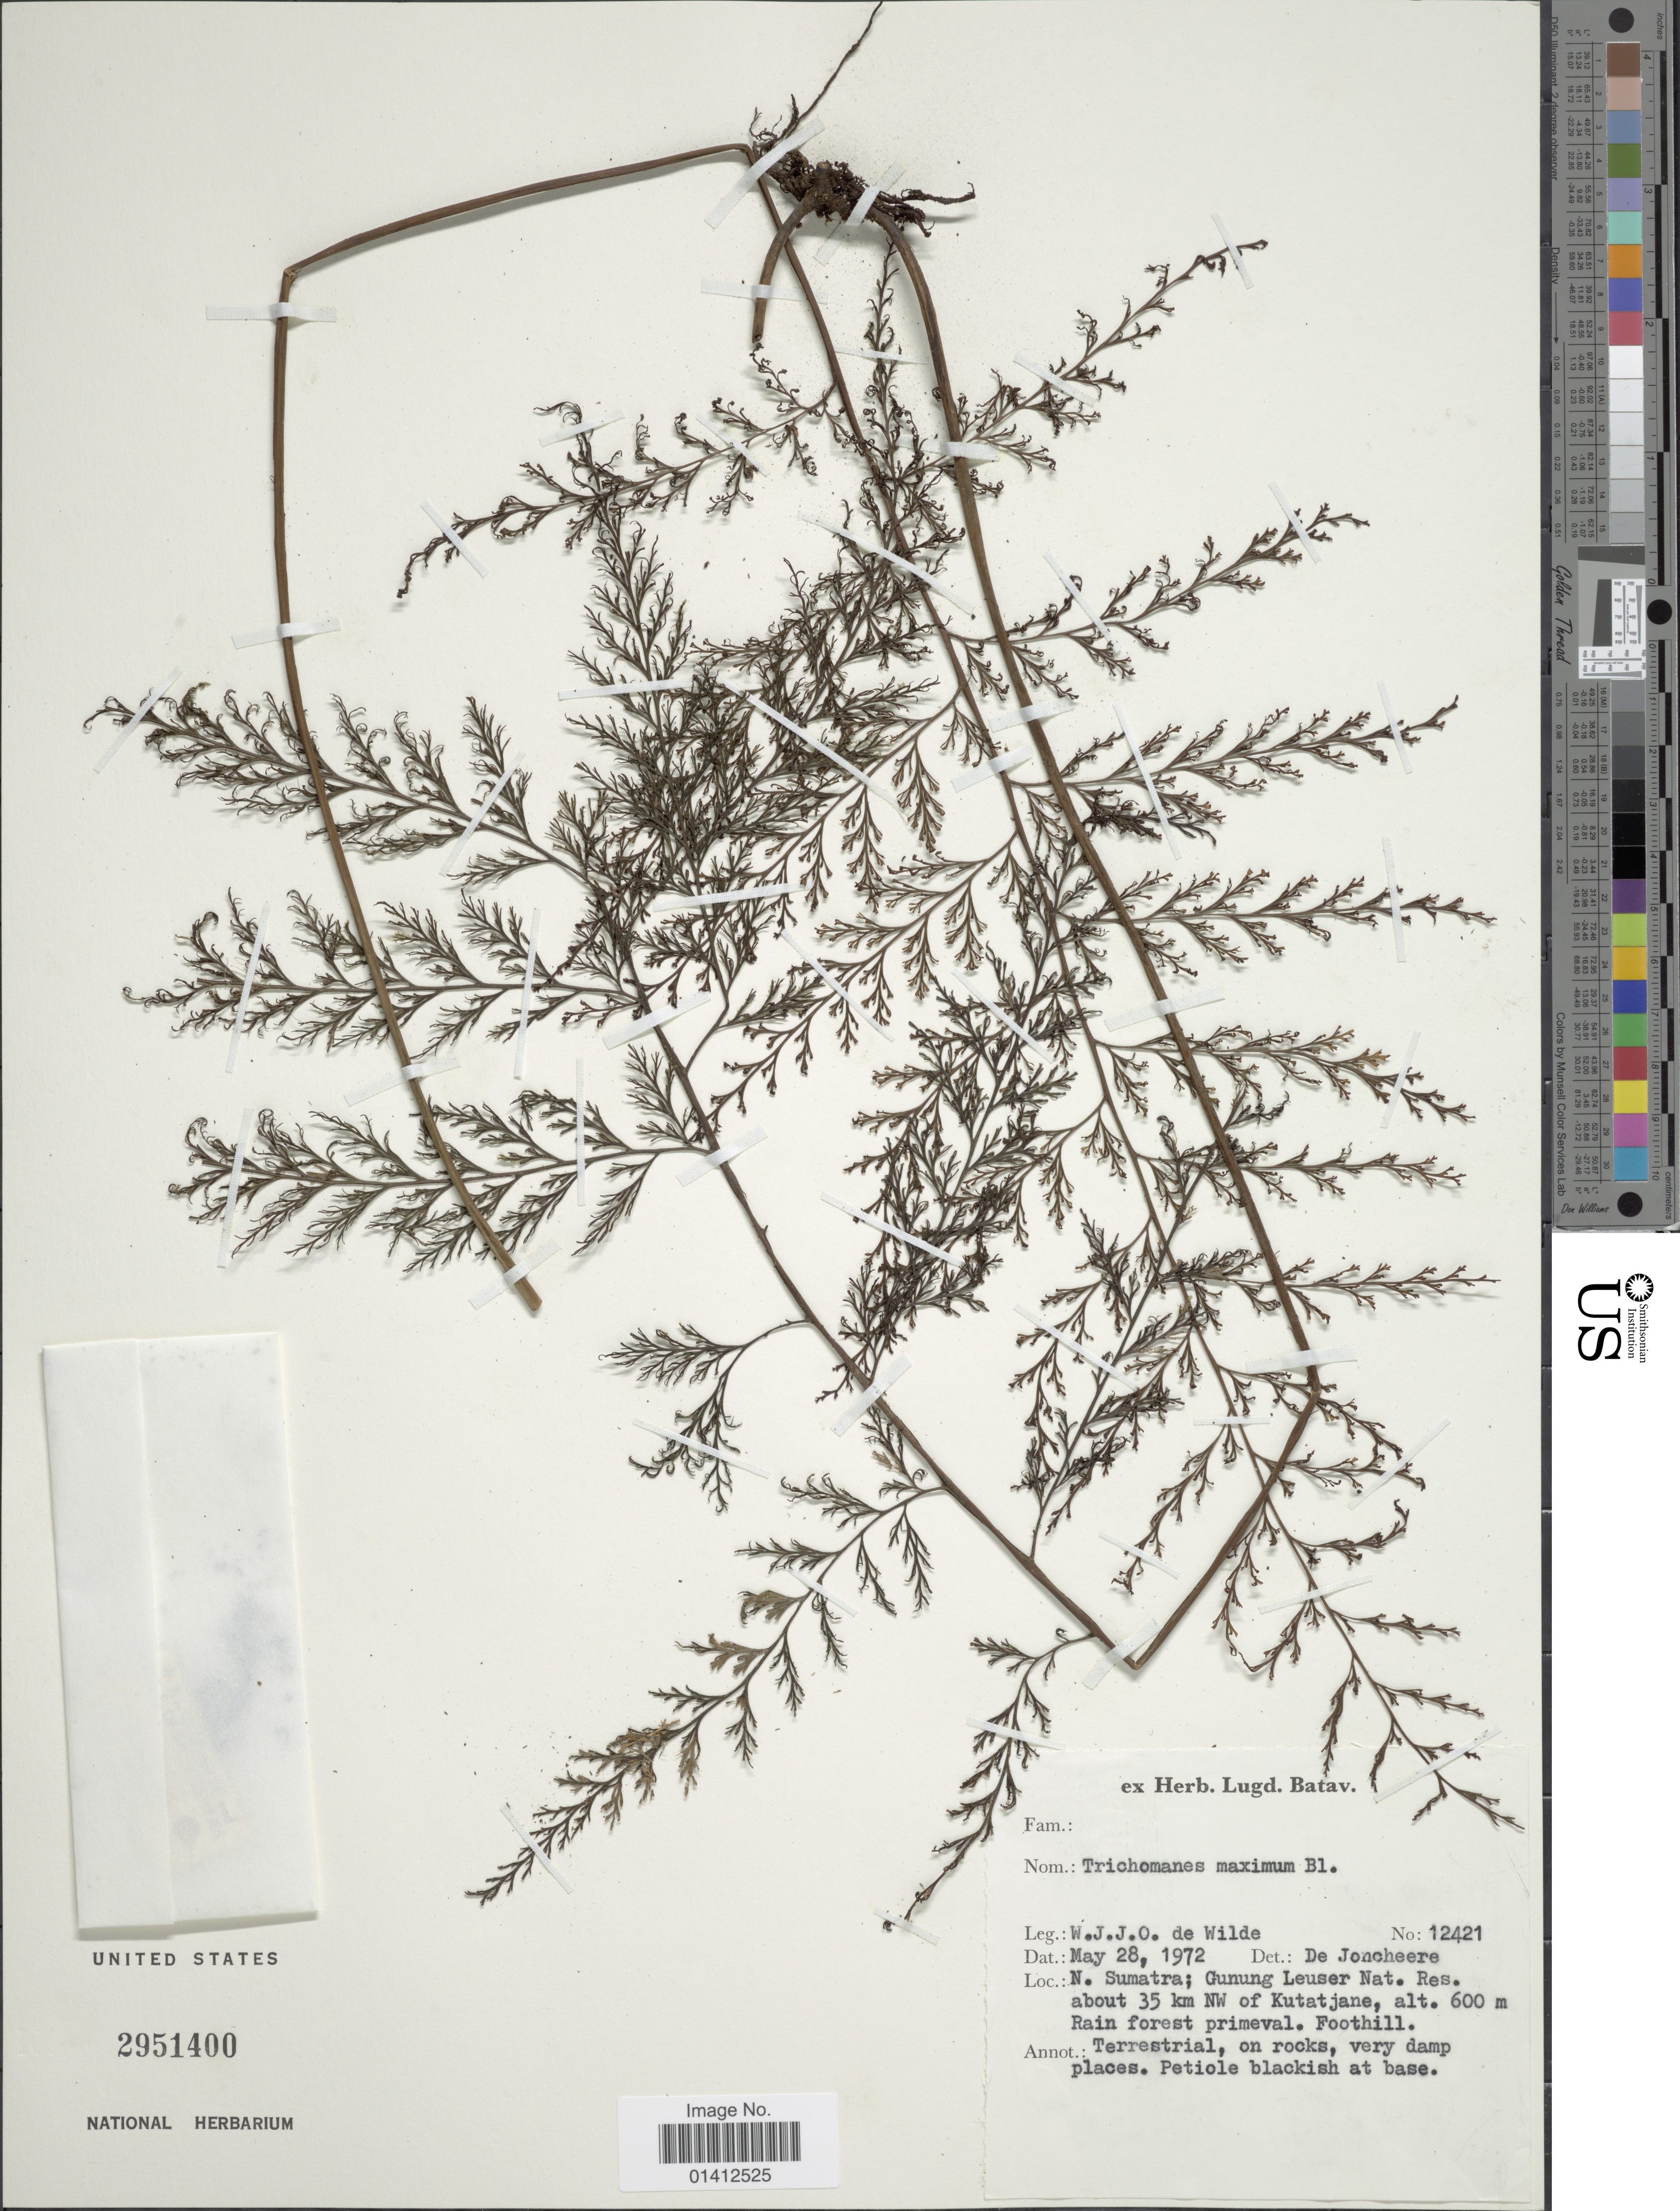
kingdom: Plantae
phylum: Tracheophyta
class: Polypodiopsida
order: Hymenophyllales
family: Hymenophyllaceae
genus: Vandenboschia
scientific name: Vandenboschia maxima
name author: (Blume) Copel.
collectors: W. J. de Wilde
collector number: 12421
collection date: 1972-05-28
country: Indonesia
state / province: Sumatra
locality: N Sumatra; Gunung Leuser Nat Res. about 35 km NW of Kutatjane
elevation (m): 600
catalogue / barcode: US 2951400